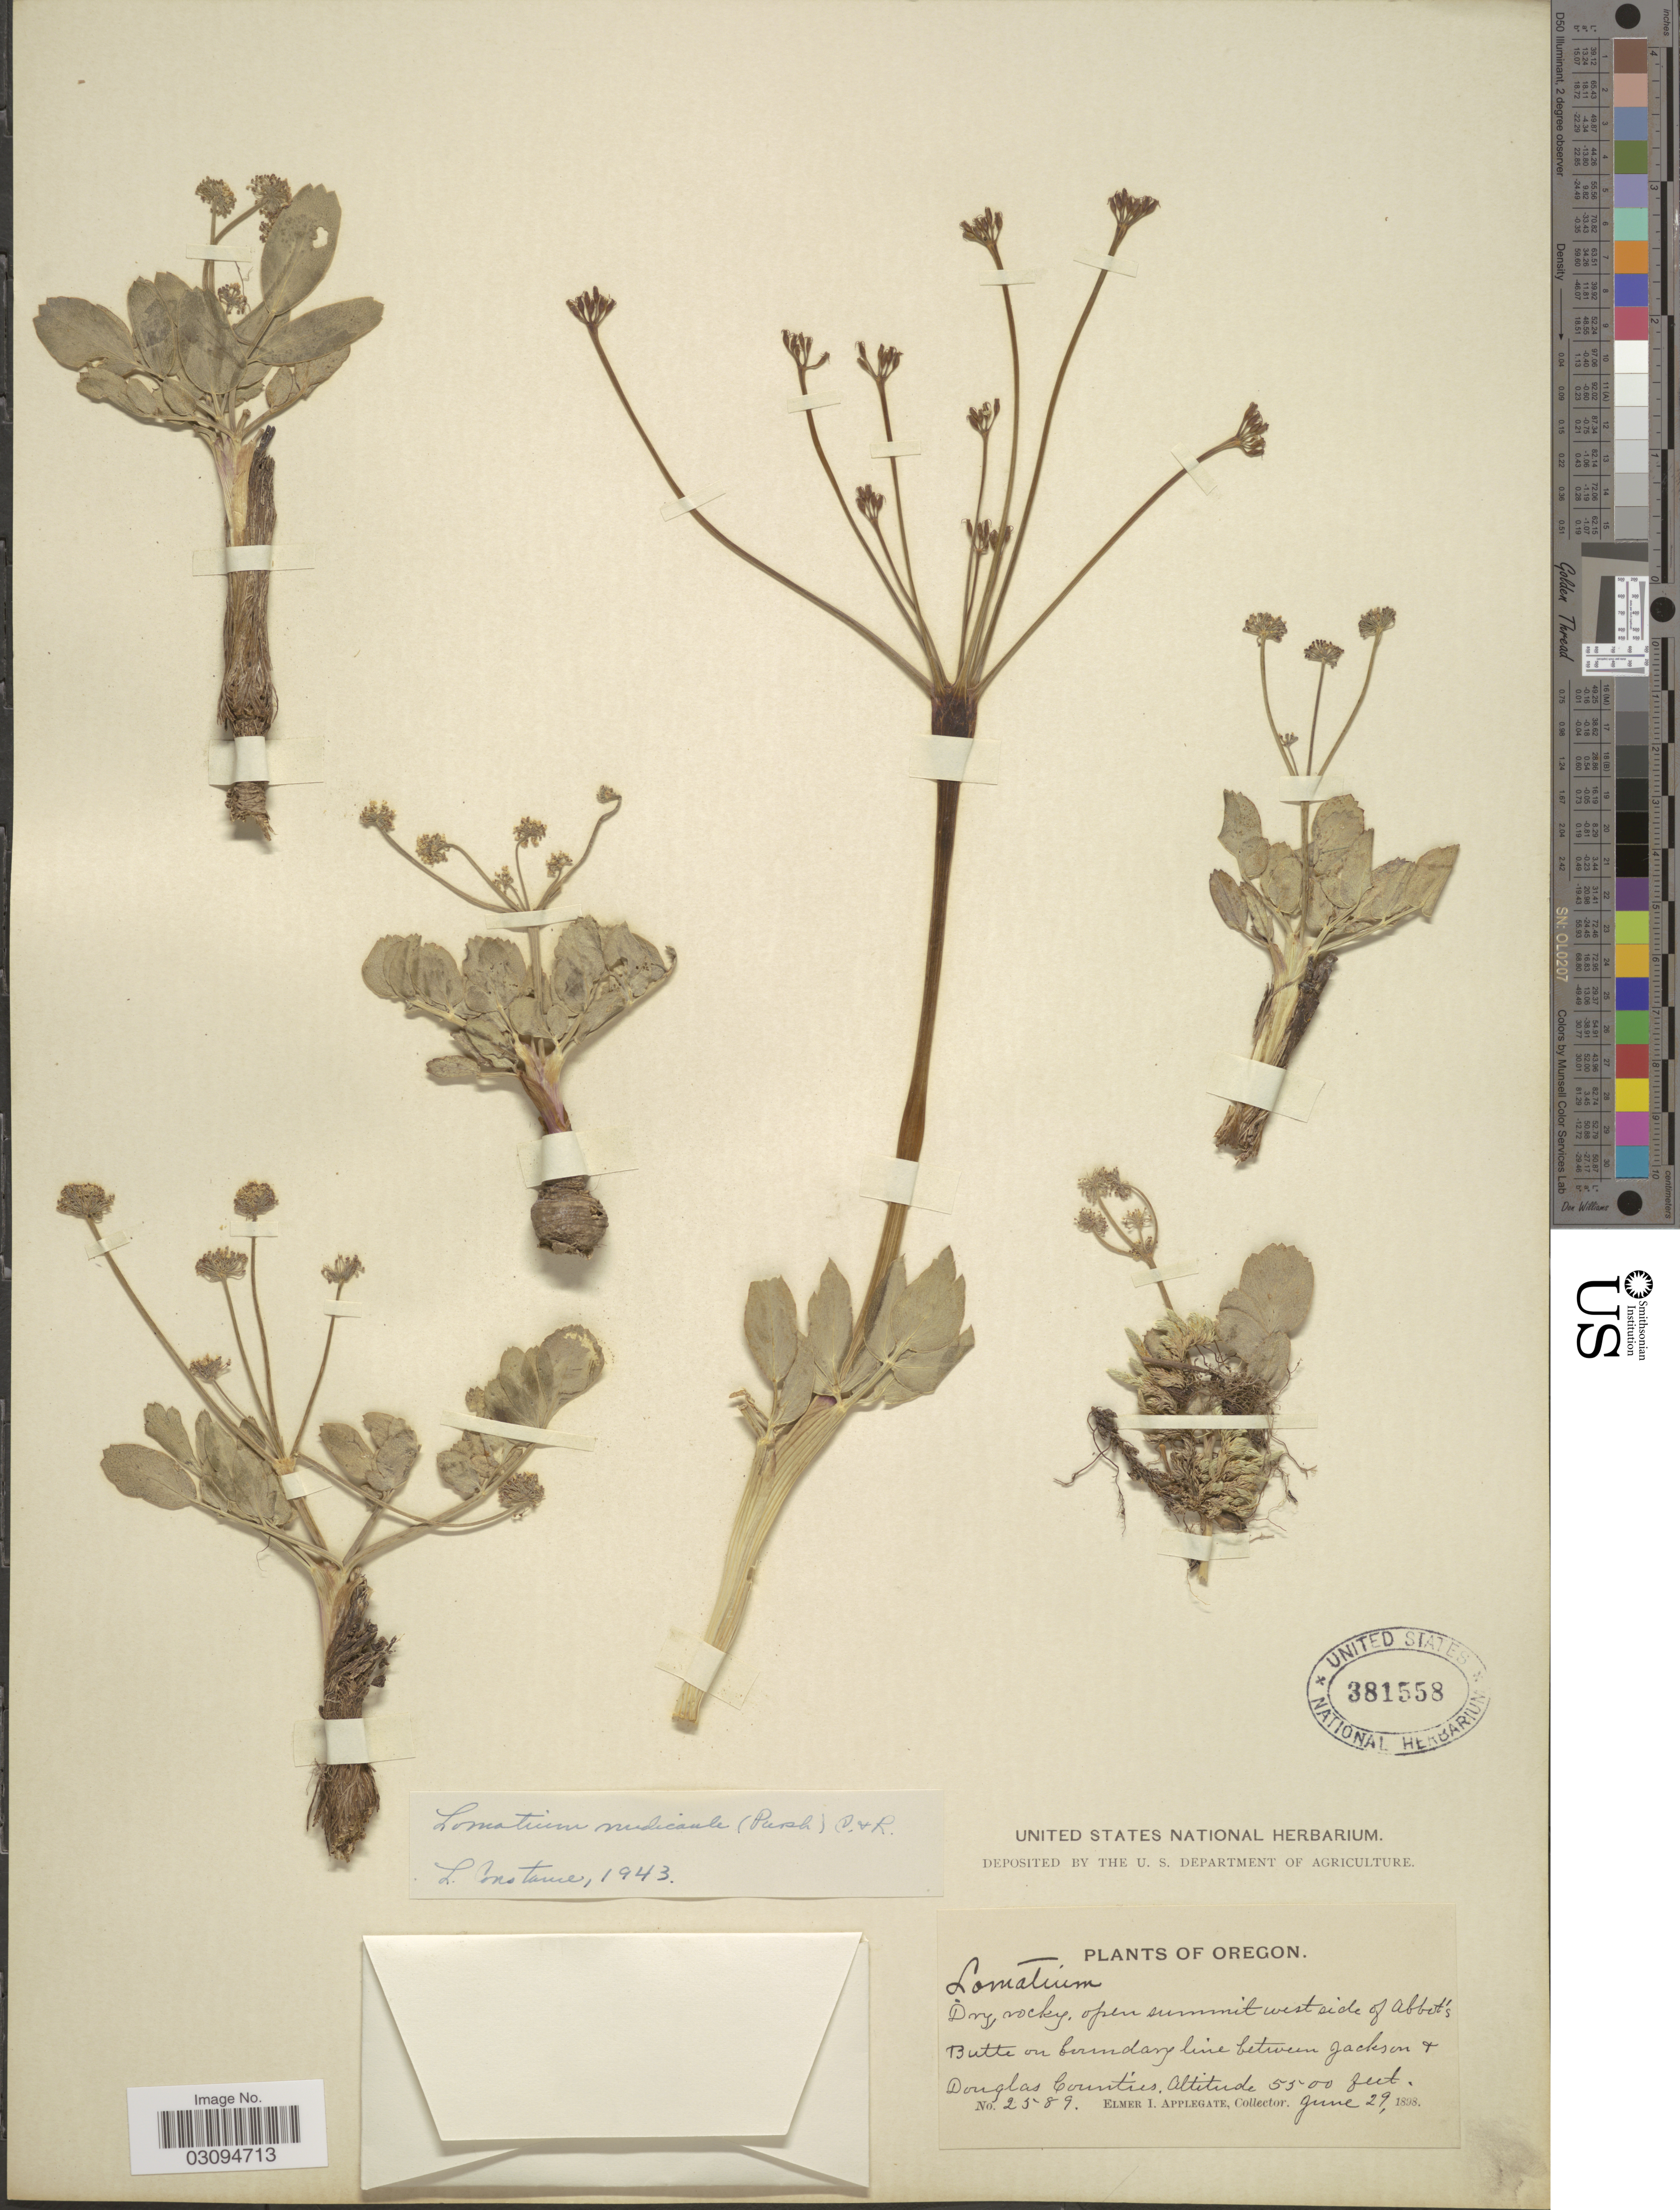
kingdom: Plantae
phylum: Tracheophyta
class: Magnoliopsida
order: Apiales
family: Apiaceae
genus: Lomatium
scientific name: Lomatium nudicaule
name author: (Pursh) J.M. Coult. & Rose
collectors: E. I. Applegate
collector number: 2589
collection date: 1898-06-29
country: United States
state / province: Oregon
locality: Dry rocky, open summit west side of Abbot's Butte on boundary line between Jackson & Douglas Counties.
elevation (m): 1676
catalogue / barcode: US 381558